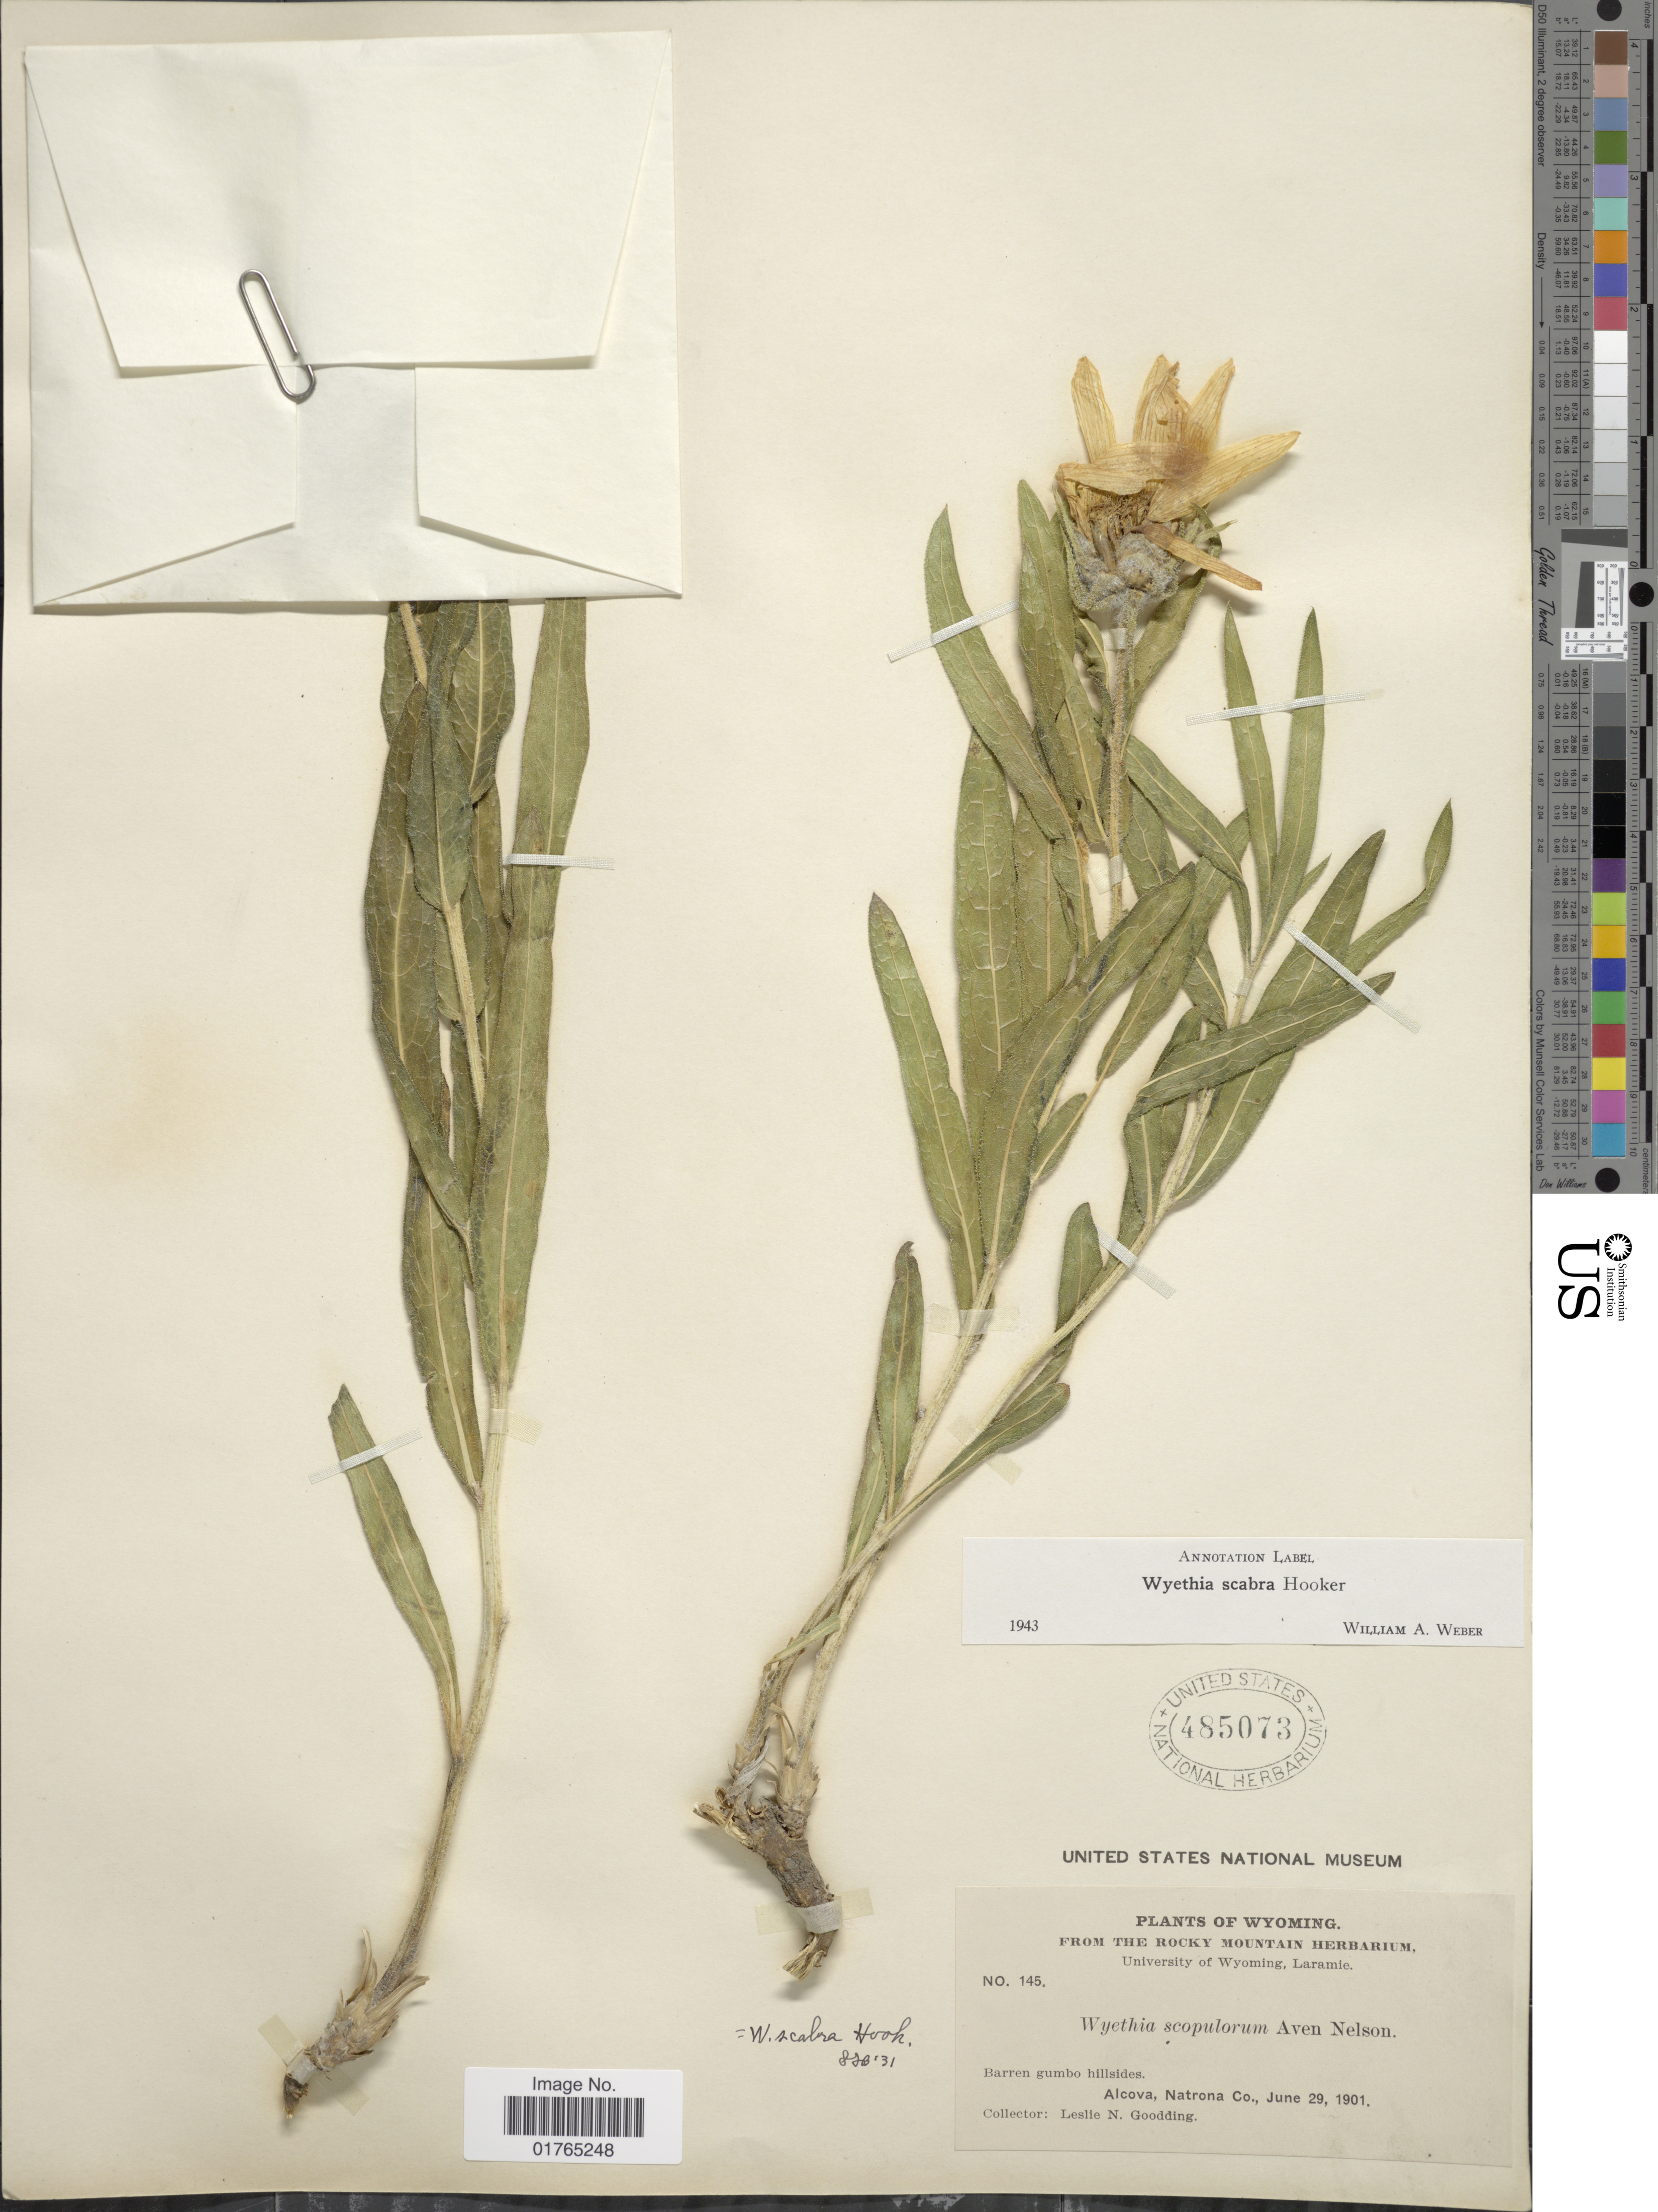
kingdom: Plantae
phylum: Tracheophyta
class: Magnoliopsida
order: Asterales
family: Asteraceae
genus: Wyethia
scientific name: Wyethia scabra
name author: Hook.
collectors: L. N. Goodding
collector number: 145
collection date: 1901-06-29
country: United States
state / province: Wyoming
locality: Barren gumbo hillsides, Alcova, Natrona Co.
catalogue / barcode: US 485073